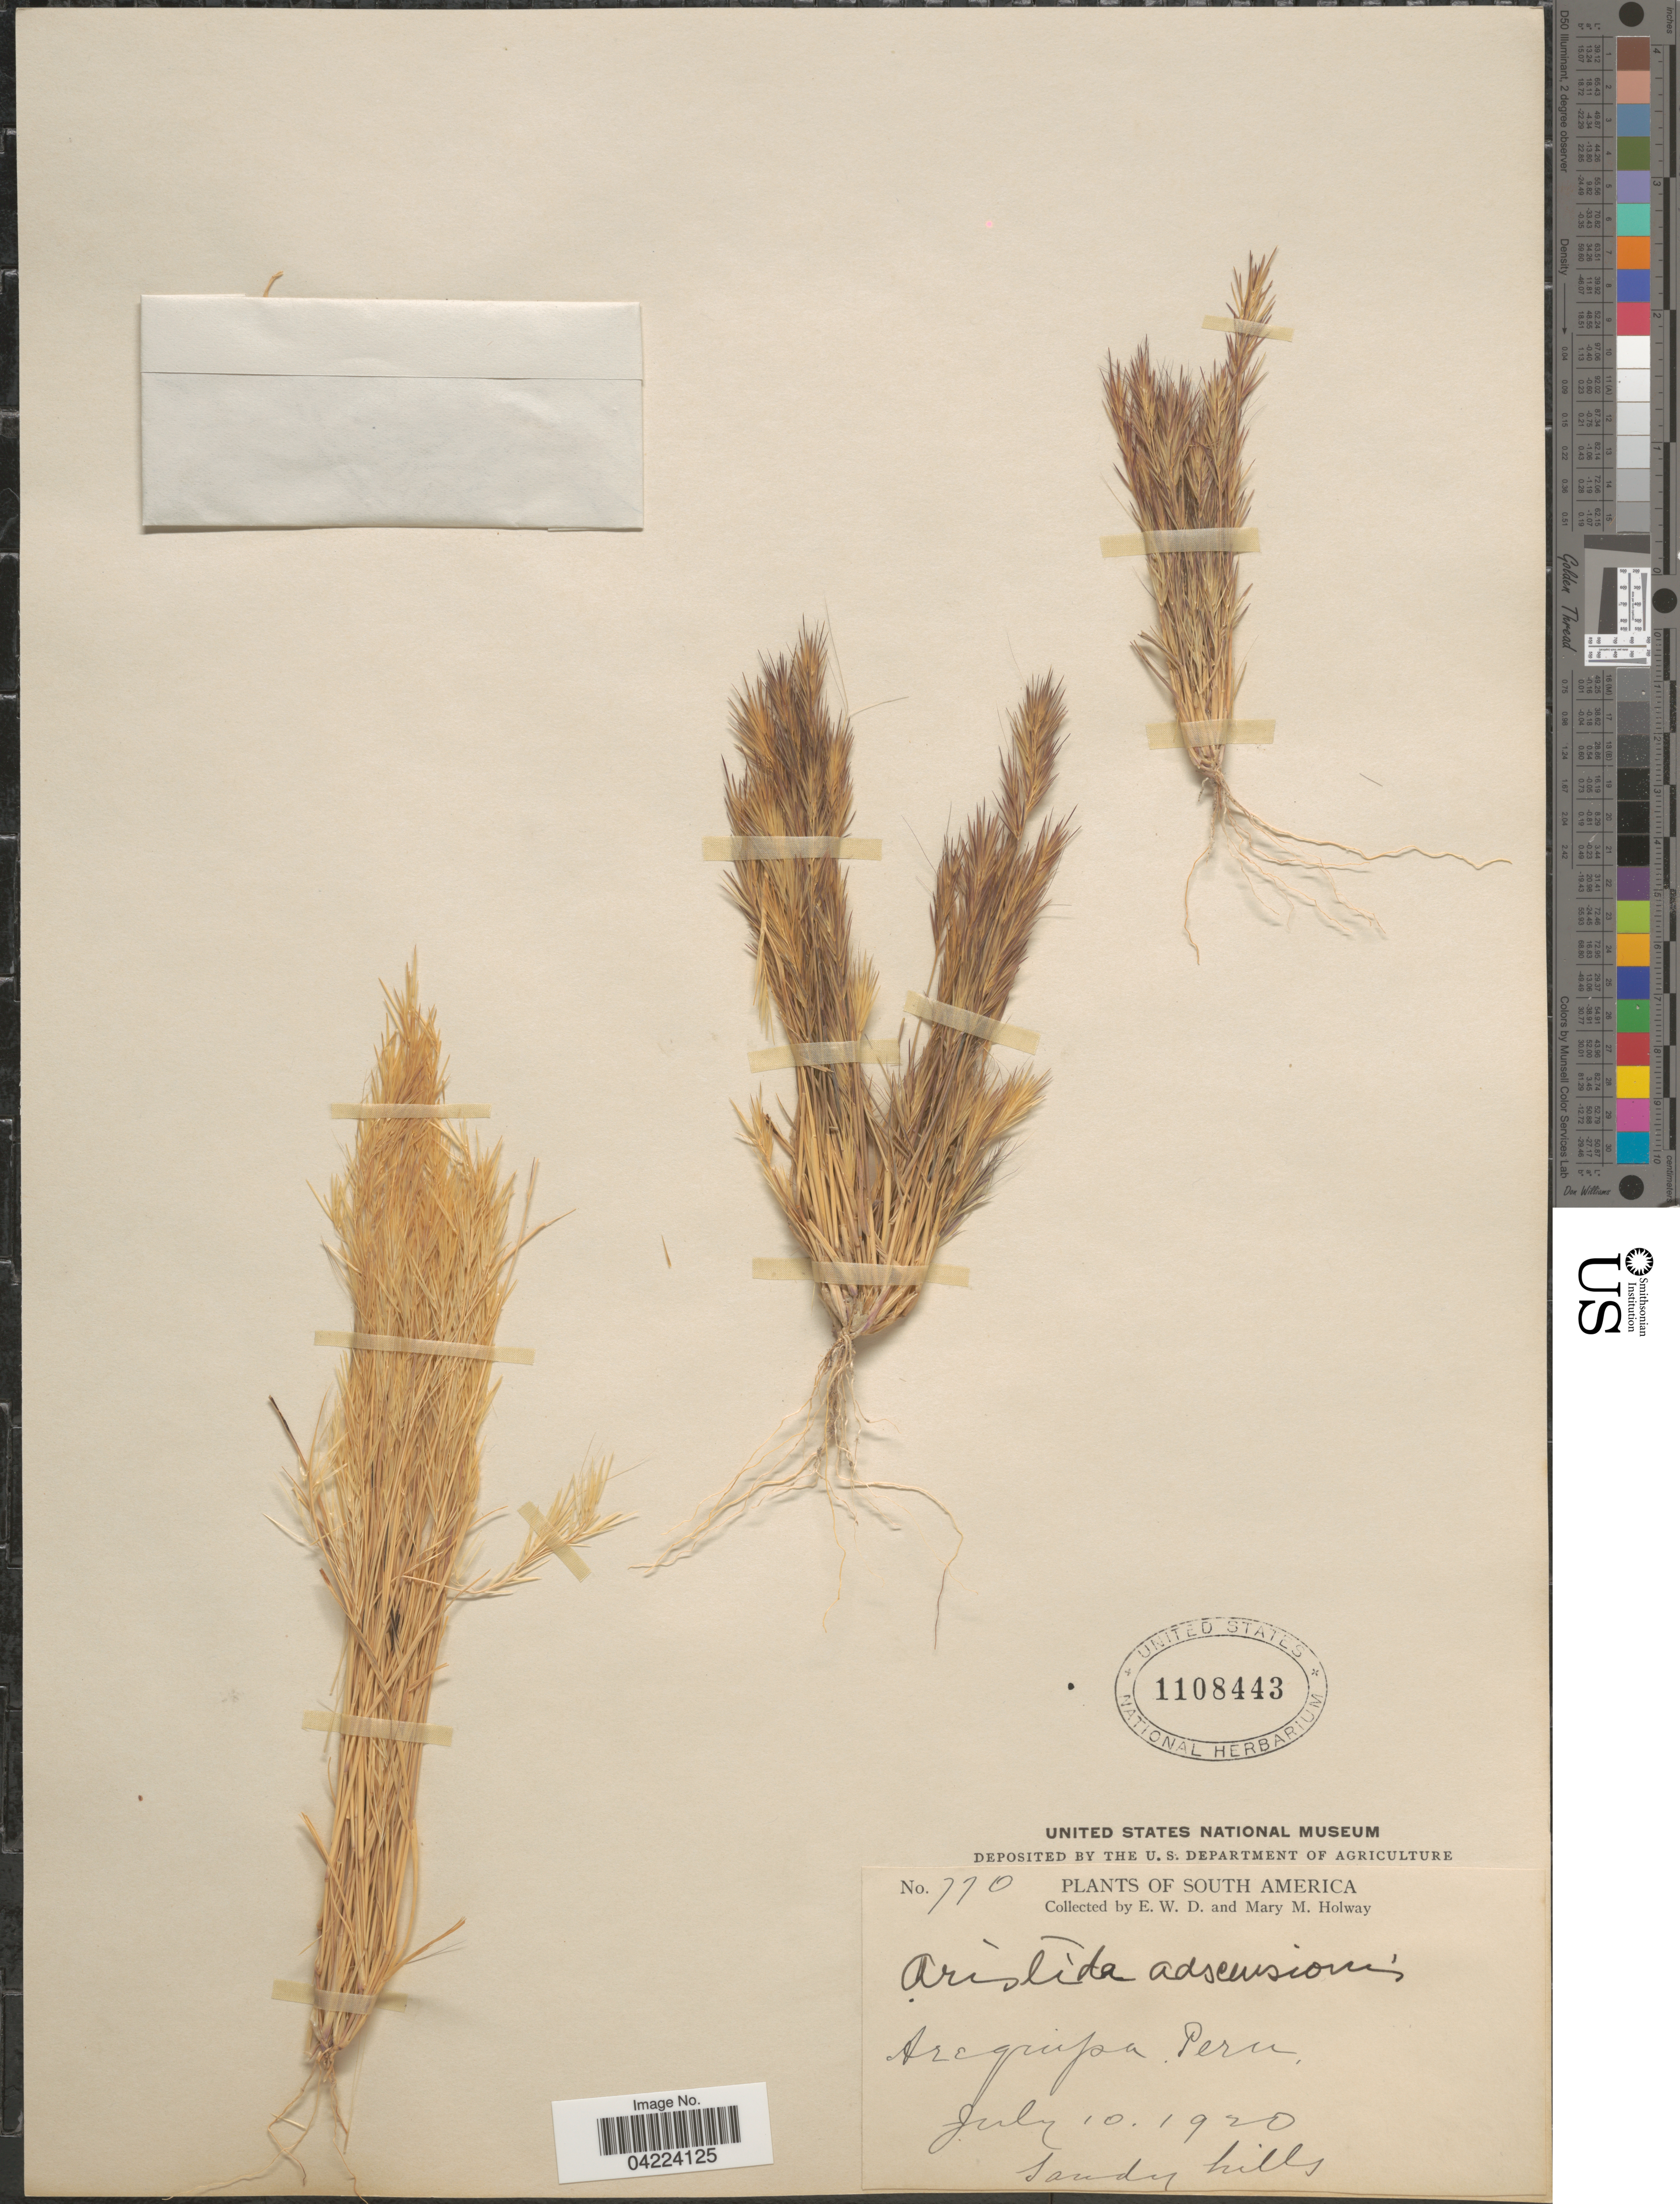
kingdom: Plantae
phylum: Tracheophyta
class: Liliopsida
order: Poales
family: Poaceae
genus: Aristida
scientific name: Aristida adscensionis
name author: L.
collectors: E. W. D. Holway & M. M. Holway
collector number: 770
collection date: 1920-07-10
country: Peru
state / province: Arequipa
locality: Sandy Hills.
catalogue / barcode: US 1108443